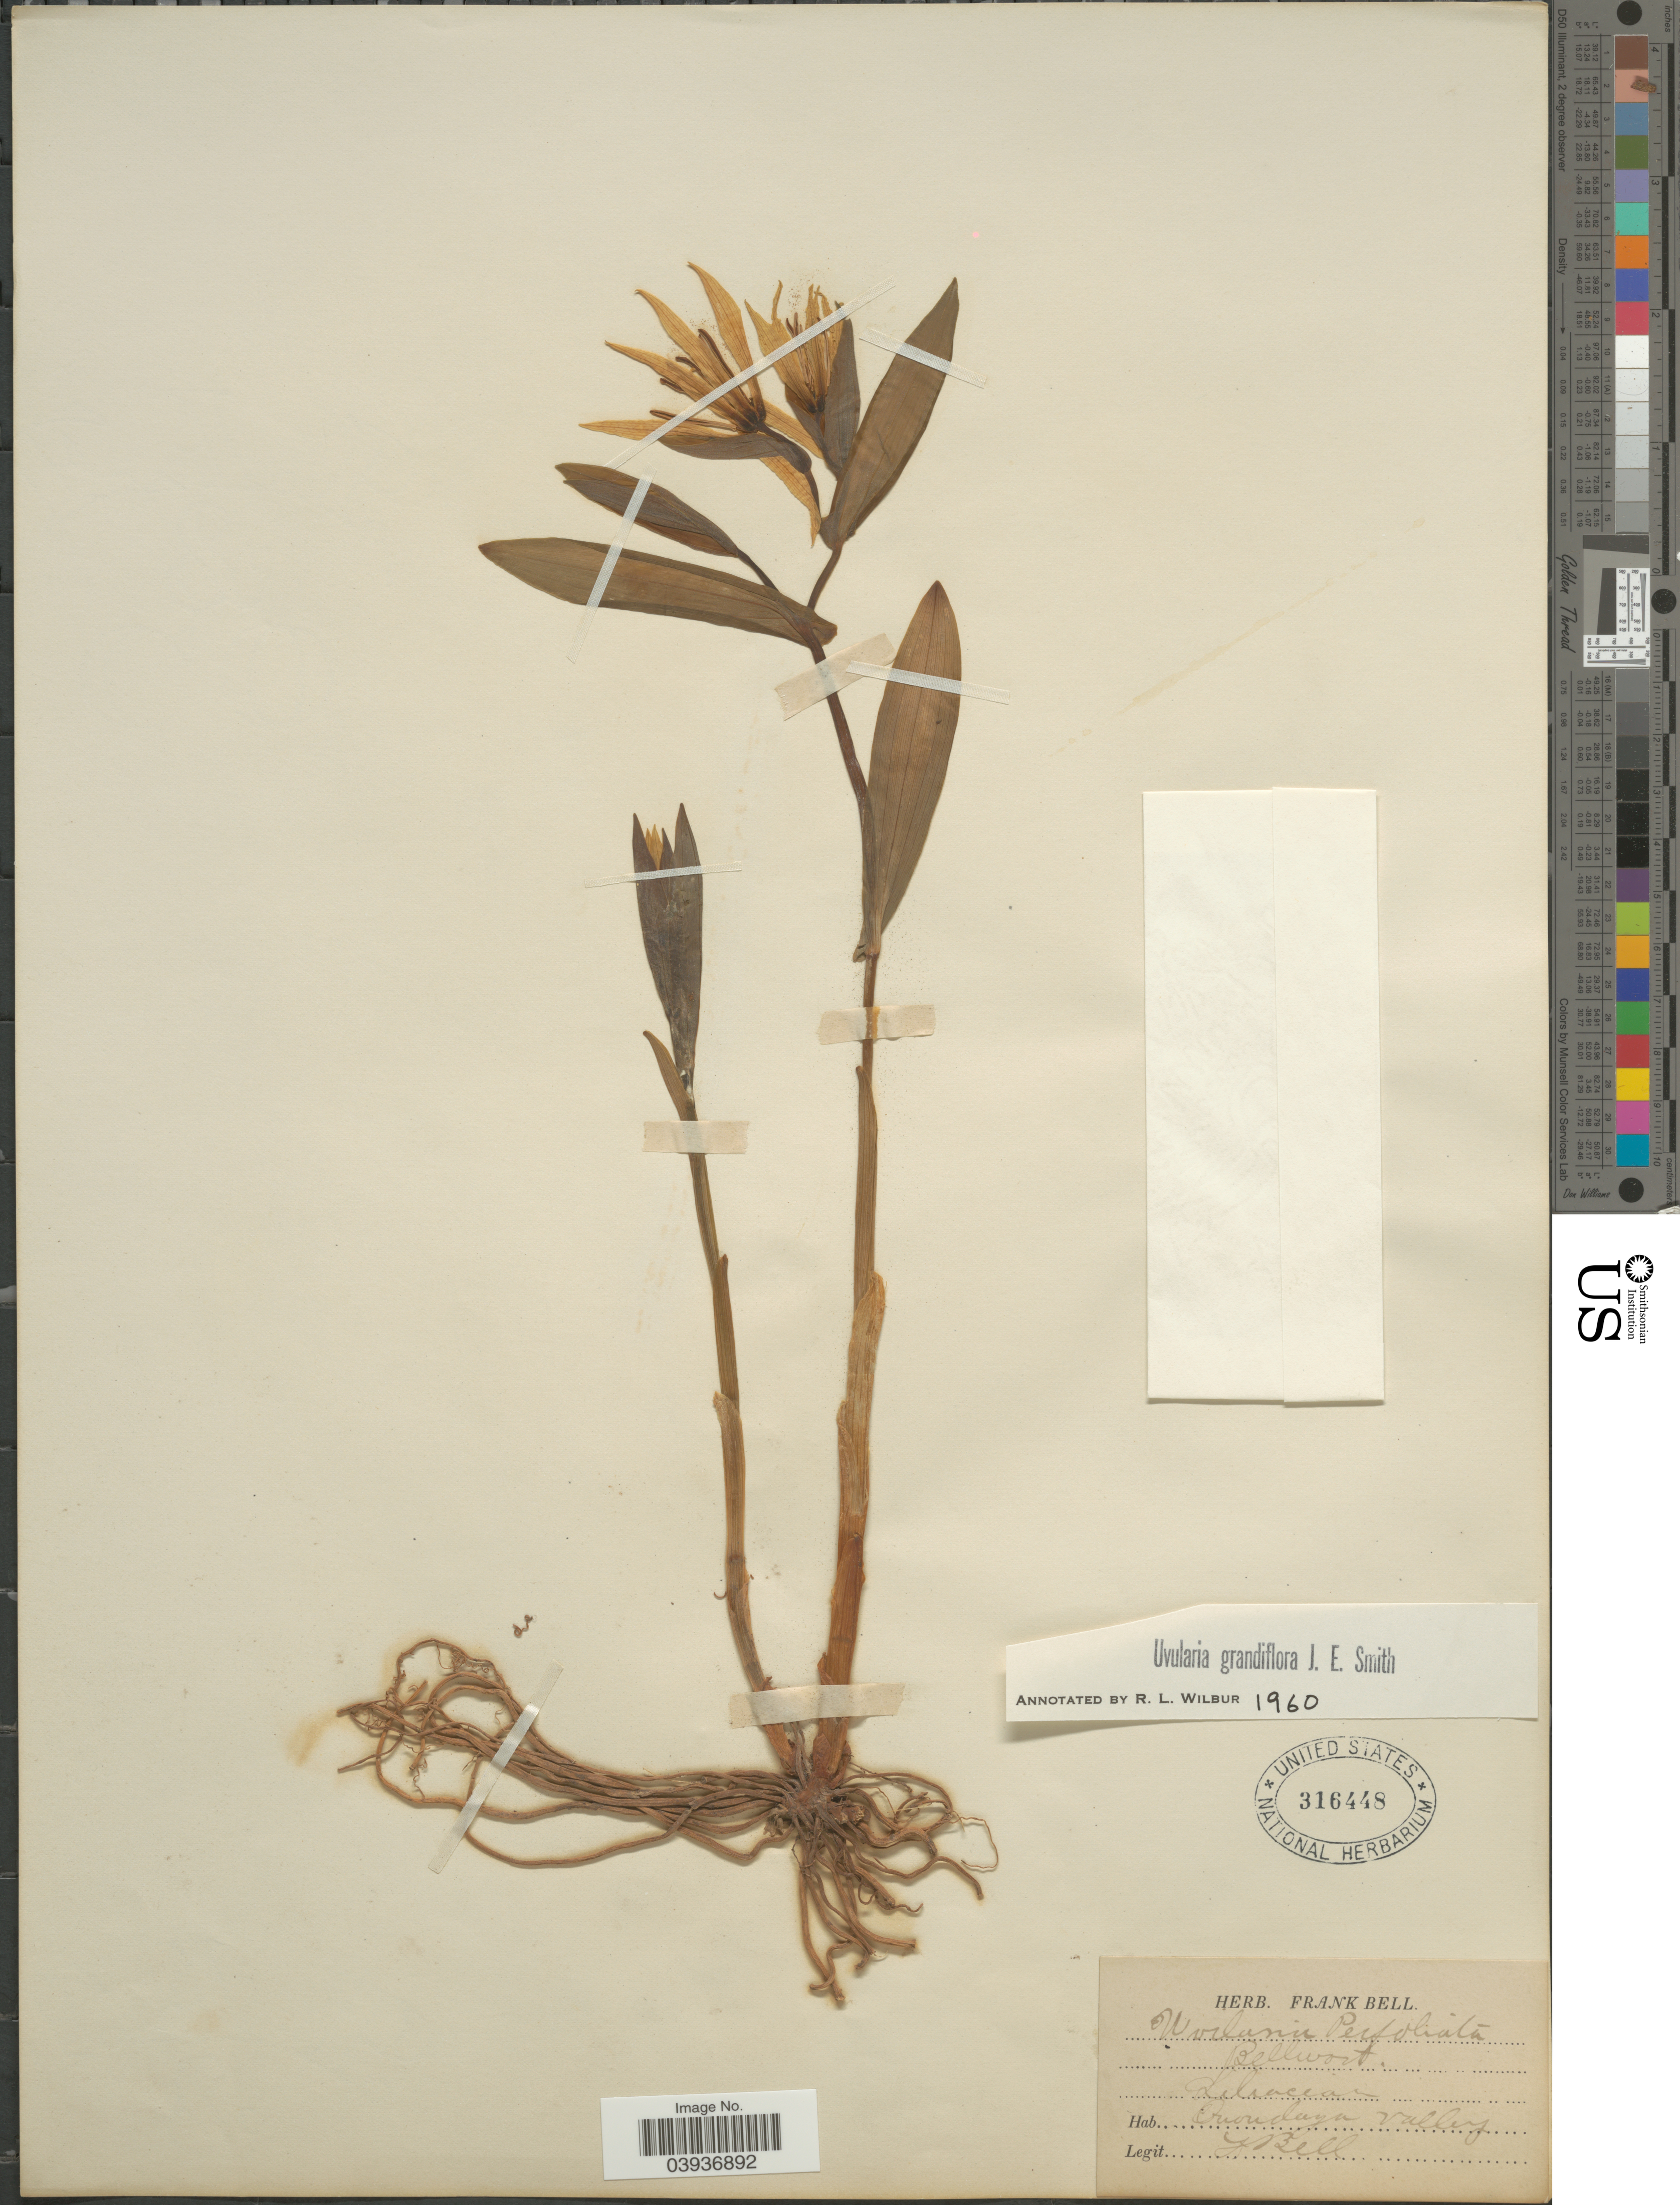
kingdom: Plantae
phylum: Tracheophyta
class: Liliopsida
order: Liliales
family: Colchicaceae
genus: Uvularia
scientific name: Uvularia grandiflora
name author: Sm.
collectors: F. Bell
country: United States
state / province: New York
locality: Onondaga Valley.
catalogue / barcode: US 316448